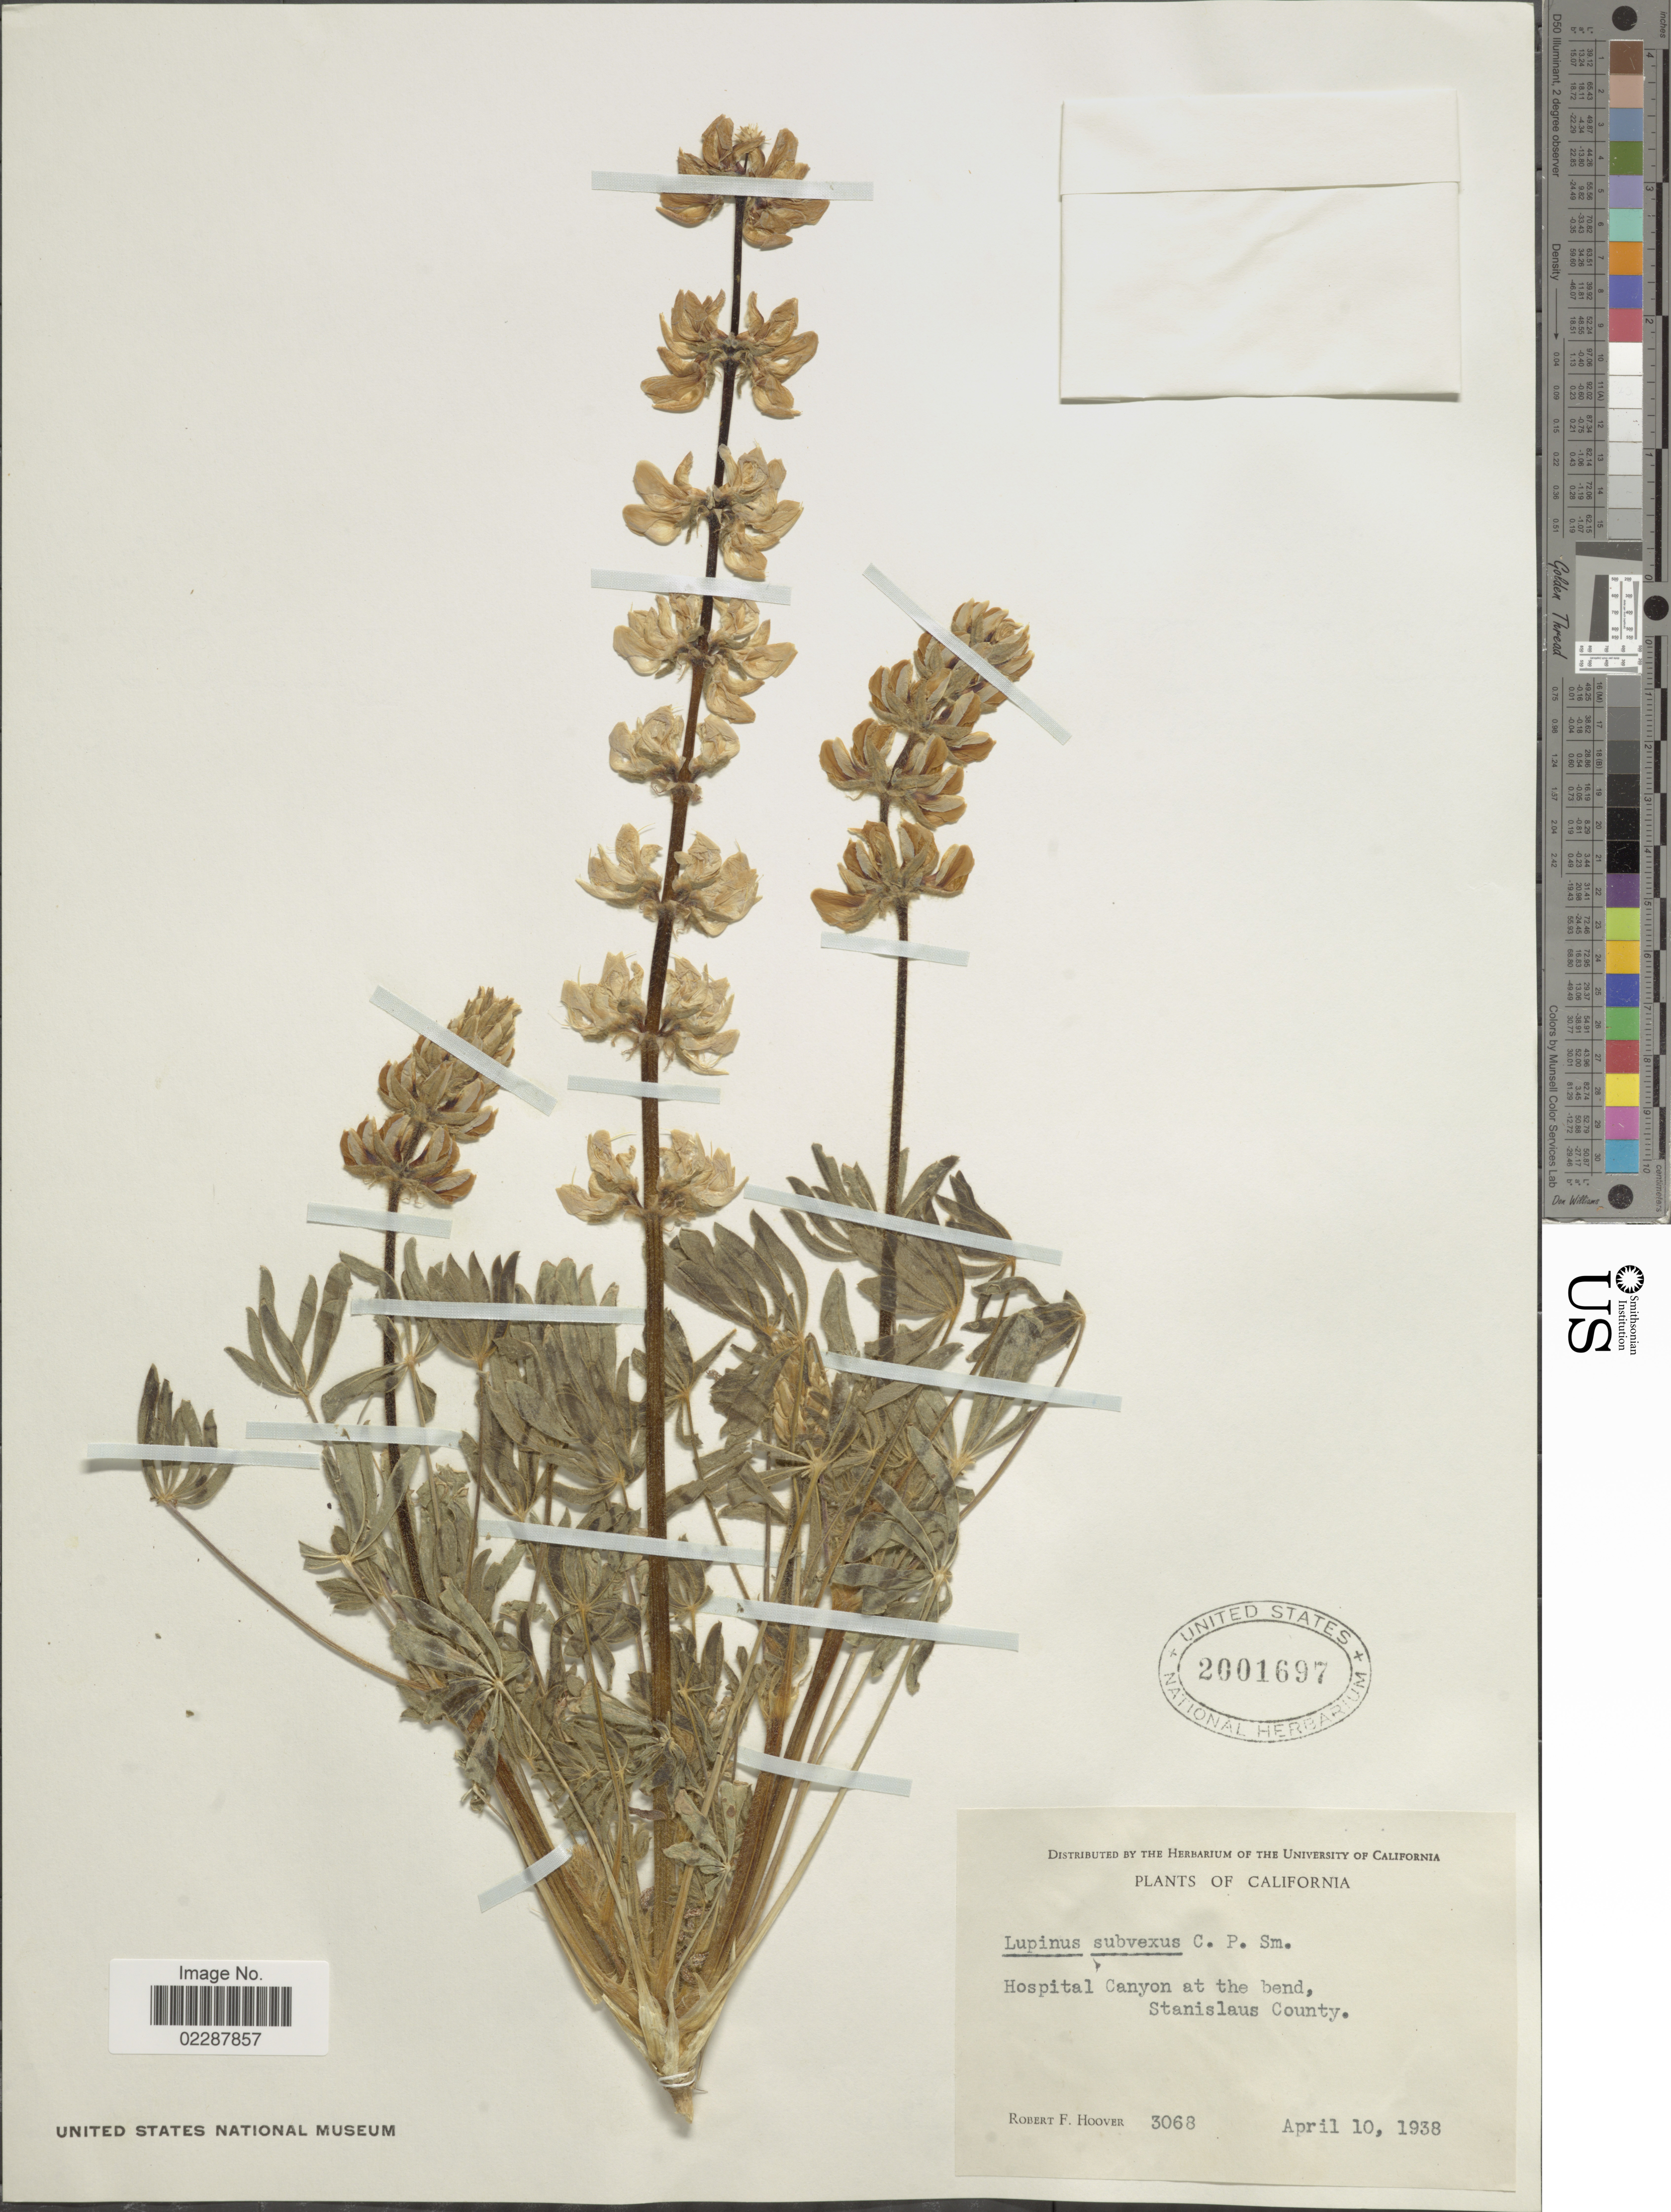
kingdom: Plantae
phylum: Tracheophyta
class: Magnoliopsida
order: Fabales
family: Fabaceae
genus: Lupinus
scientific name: Lupinus subvexus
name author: C.P. Sm.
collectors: R. F. Hoover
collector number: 3068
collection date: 1938-04-10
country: United States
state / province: California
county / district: Stanislaus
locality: Hospital Canyon at the bend, Stanislaus County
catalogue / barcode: US 2001697